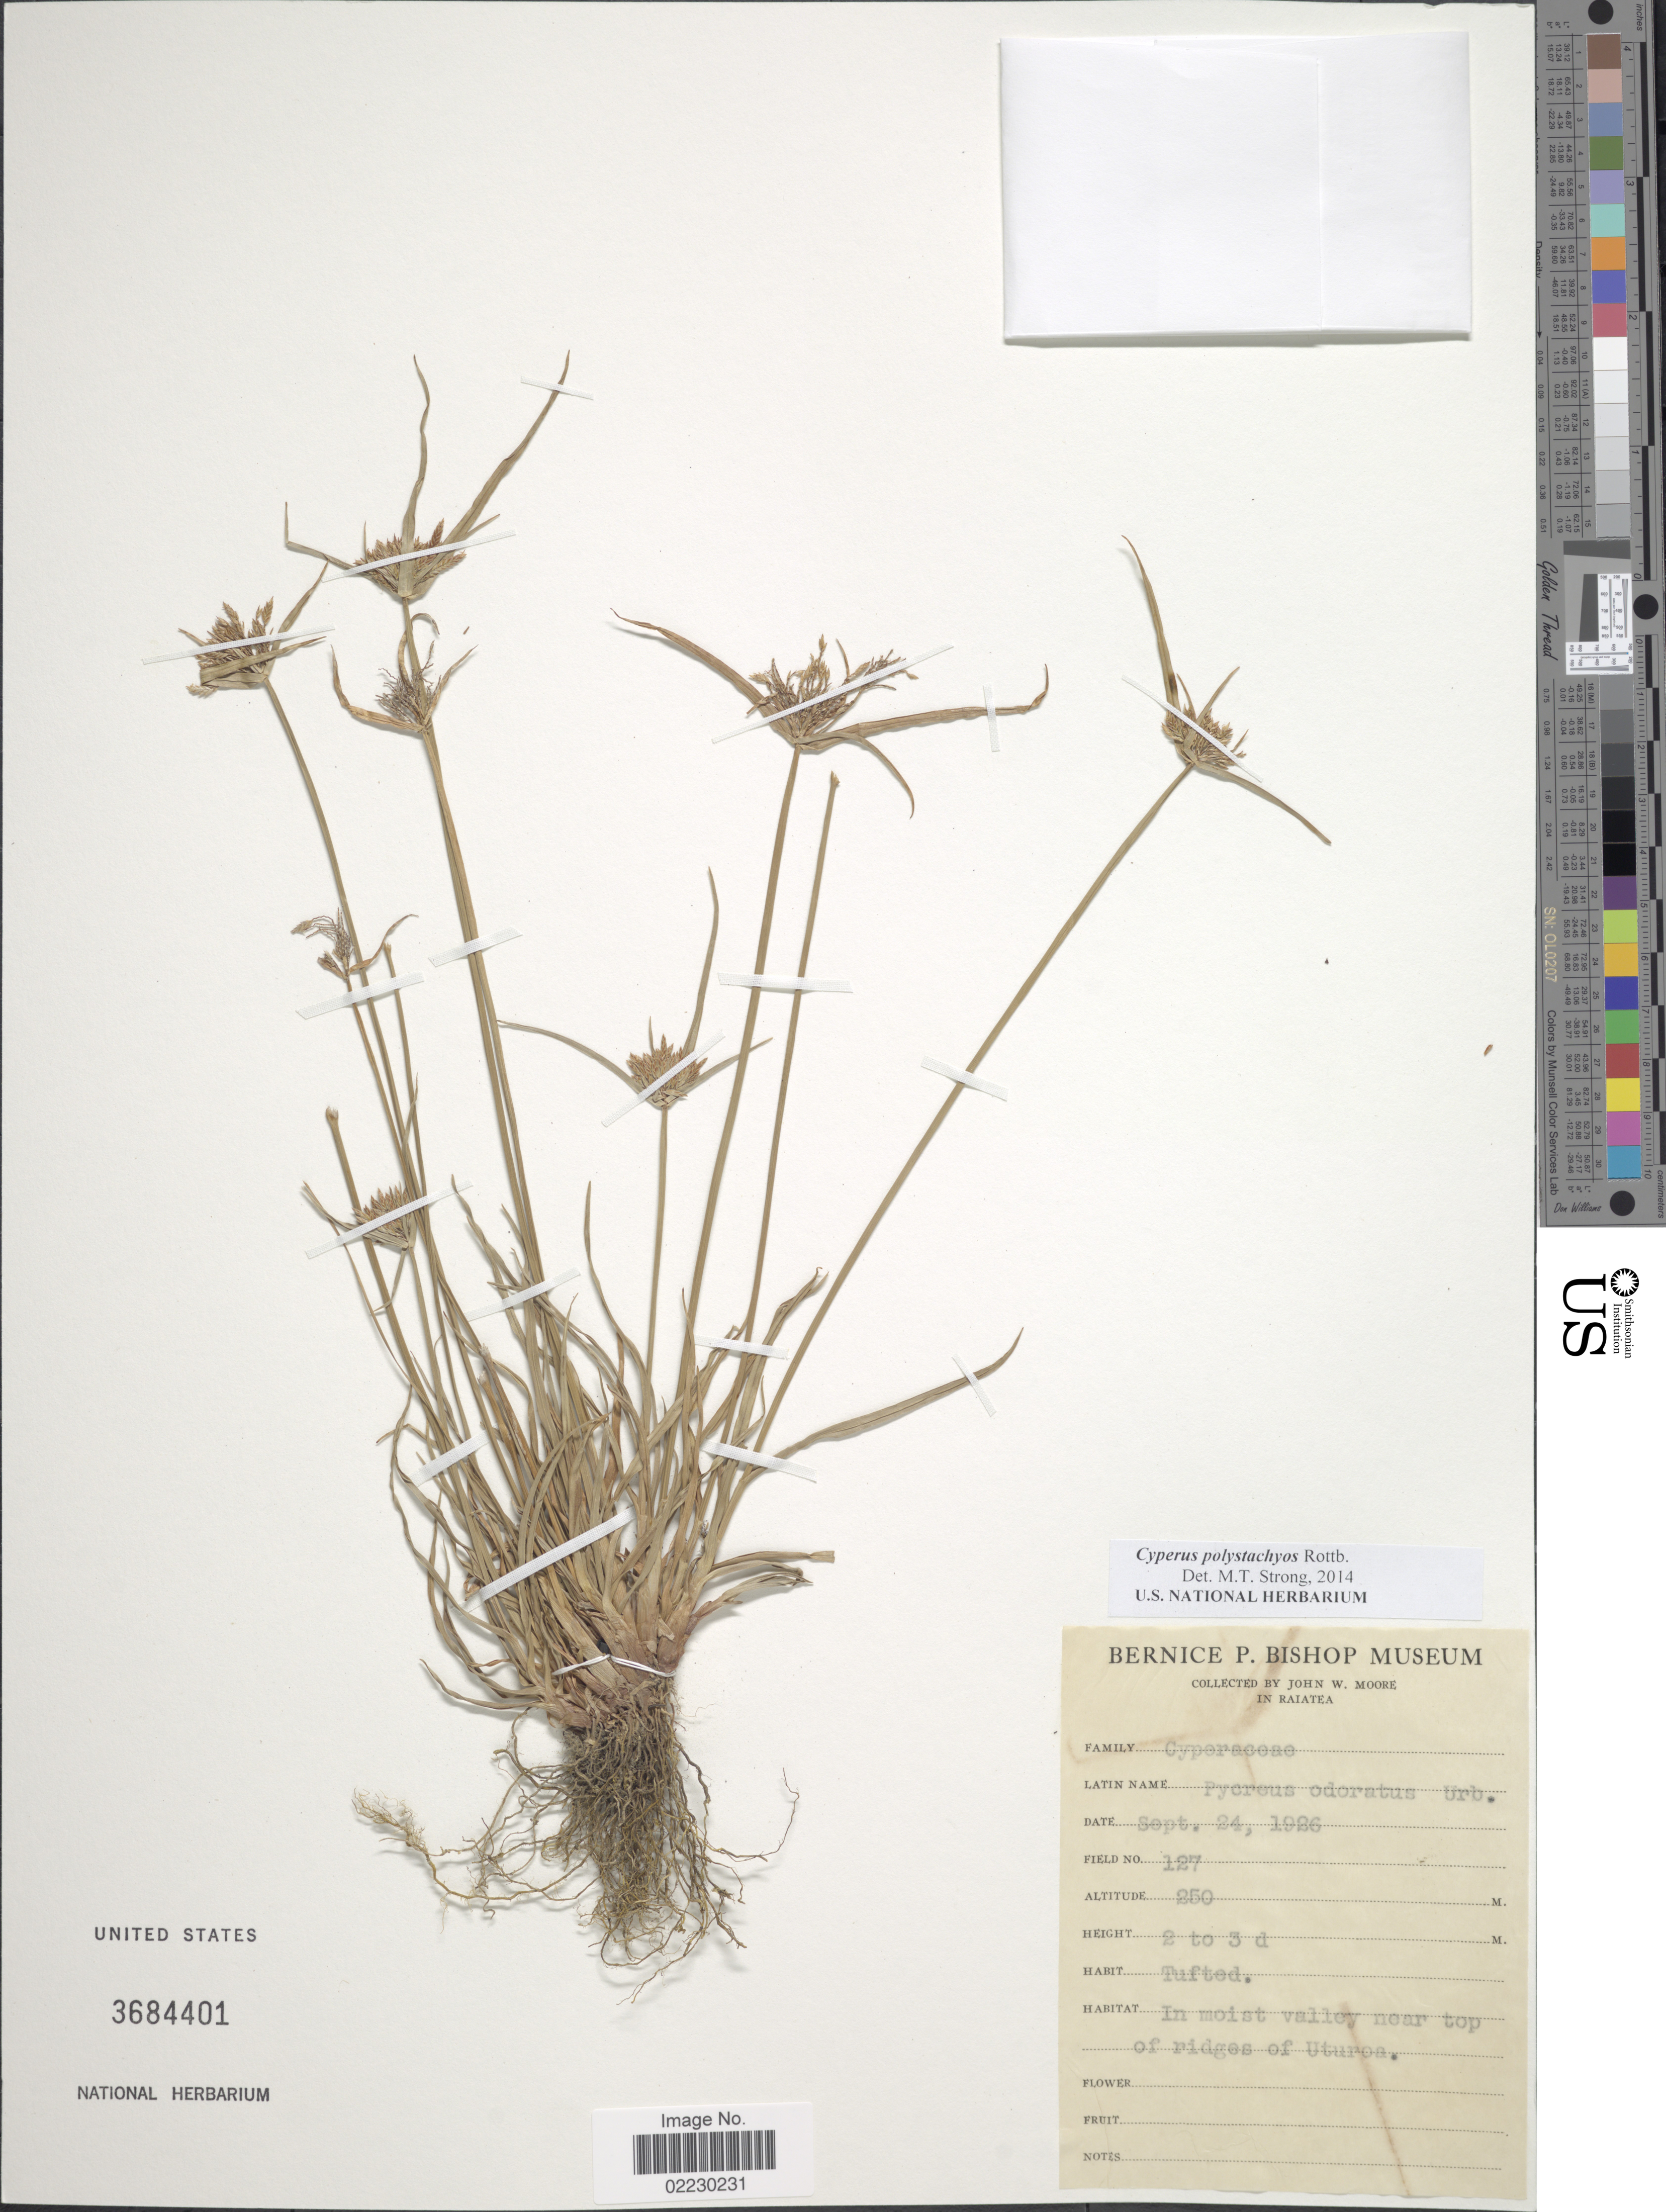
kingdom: Plantae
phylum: Tracheophyta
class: Liliopsida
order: Poales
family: Cyperaceae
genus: Cyperus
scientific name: Cyperus polystachyos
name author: Rottb.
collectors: J. Moore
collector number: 127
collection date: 1926-09-24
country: French Polynesia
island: Raiatea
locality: Raiatea, in moist valley near top of ridges of Uturoa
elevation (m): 250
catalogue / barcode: US 3684401